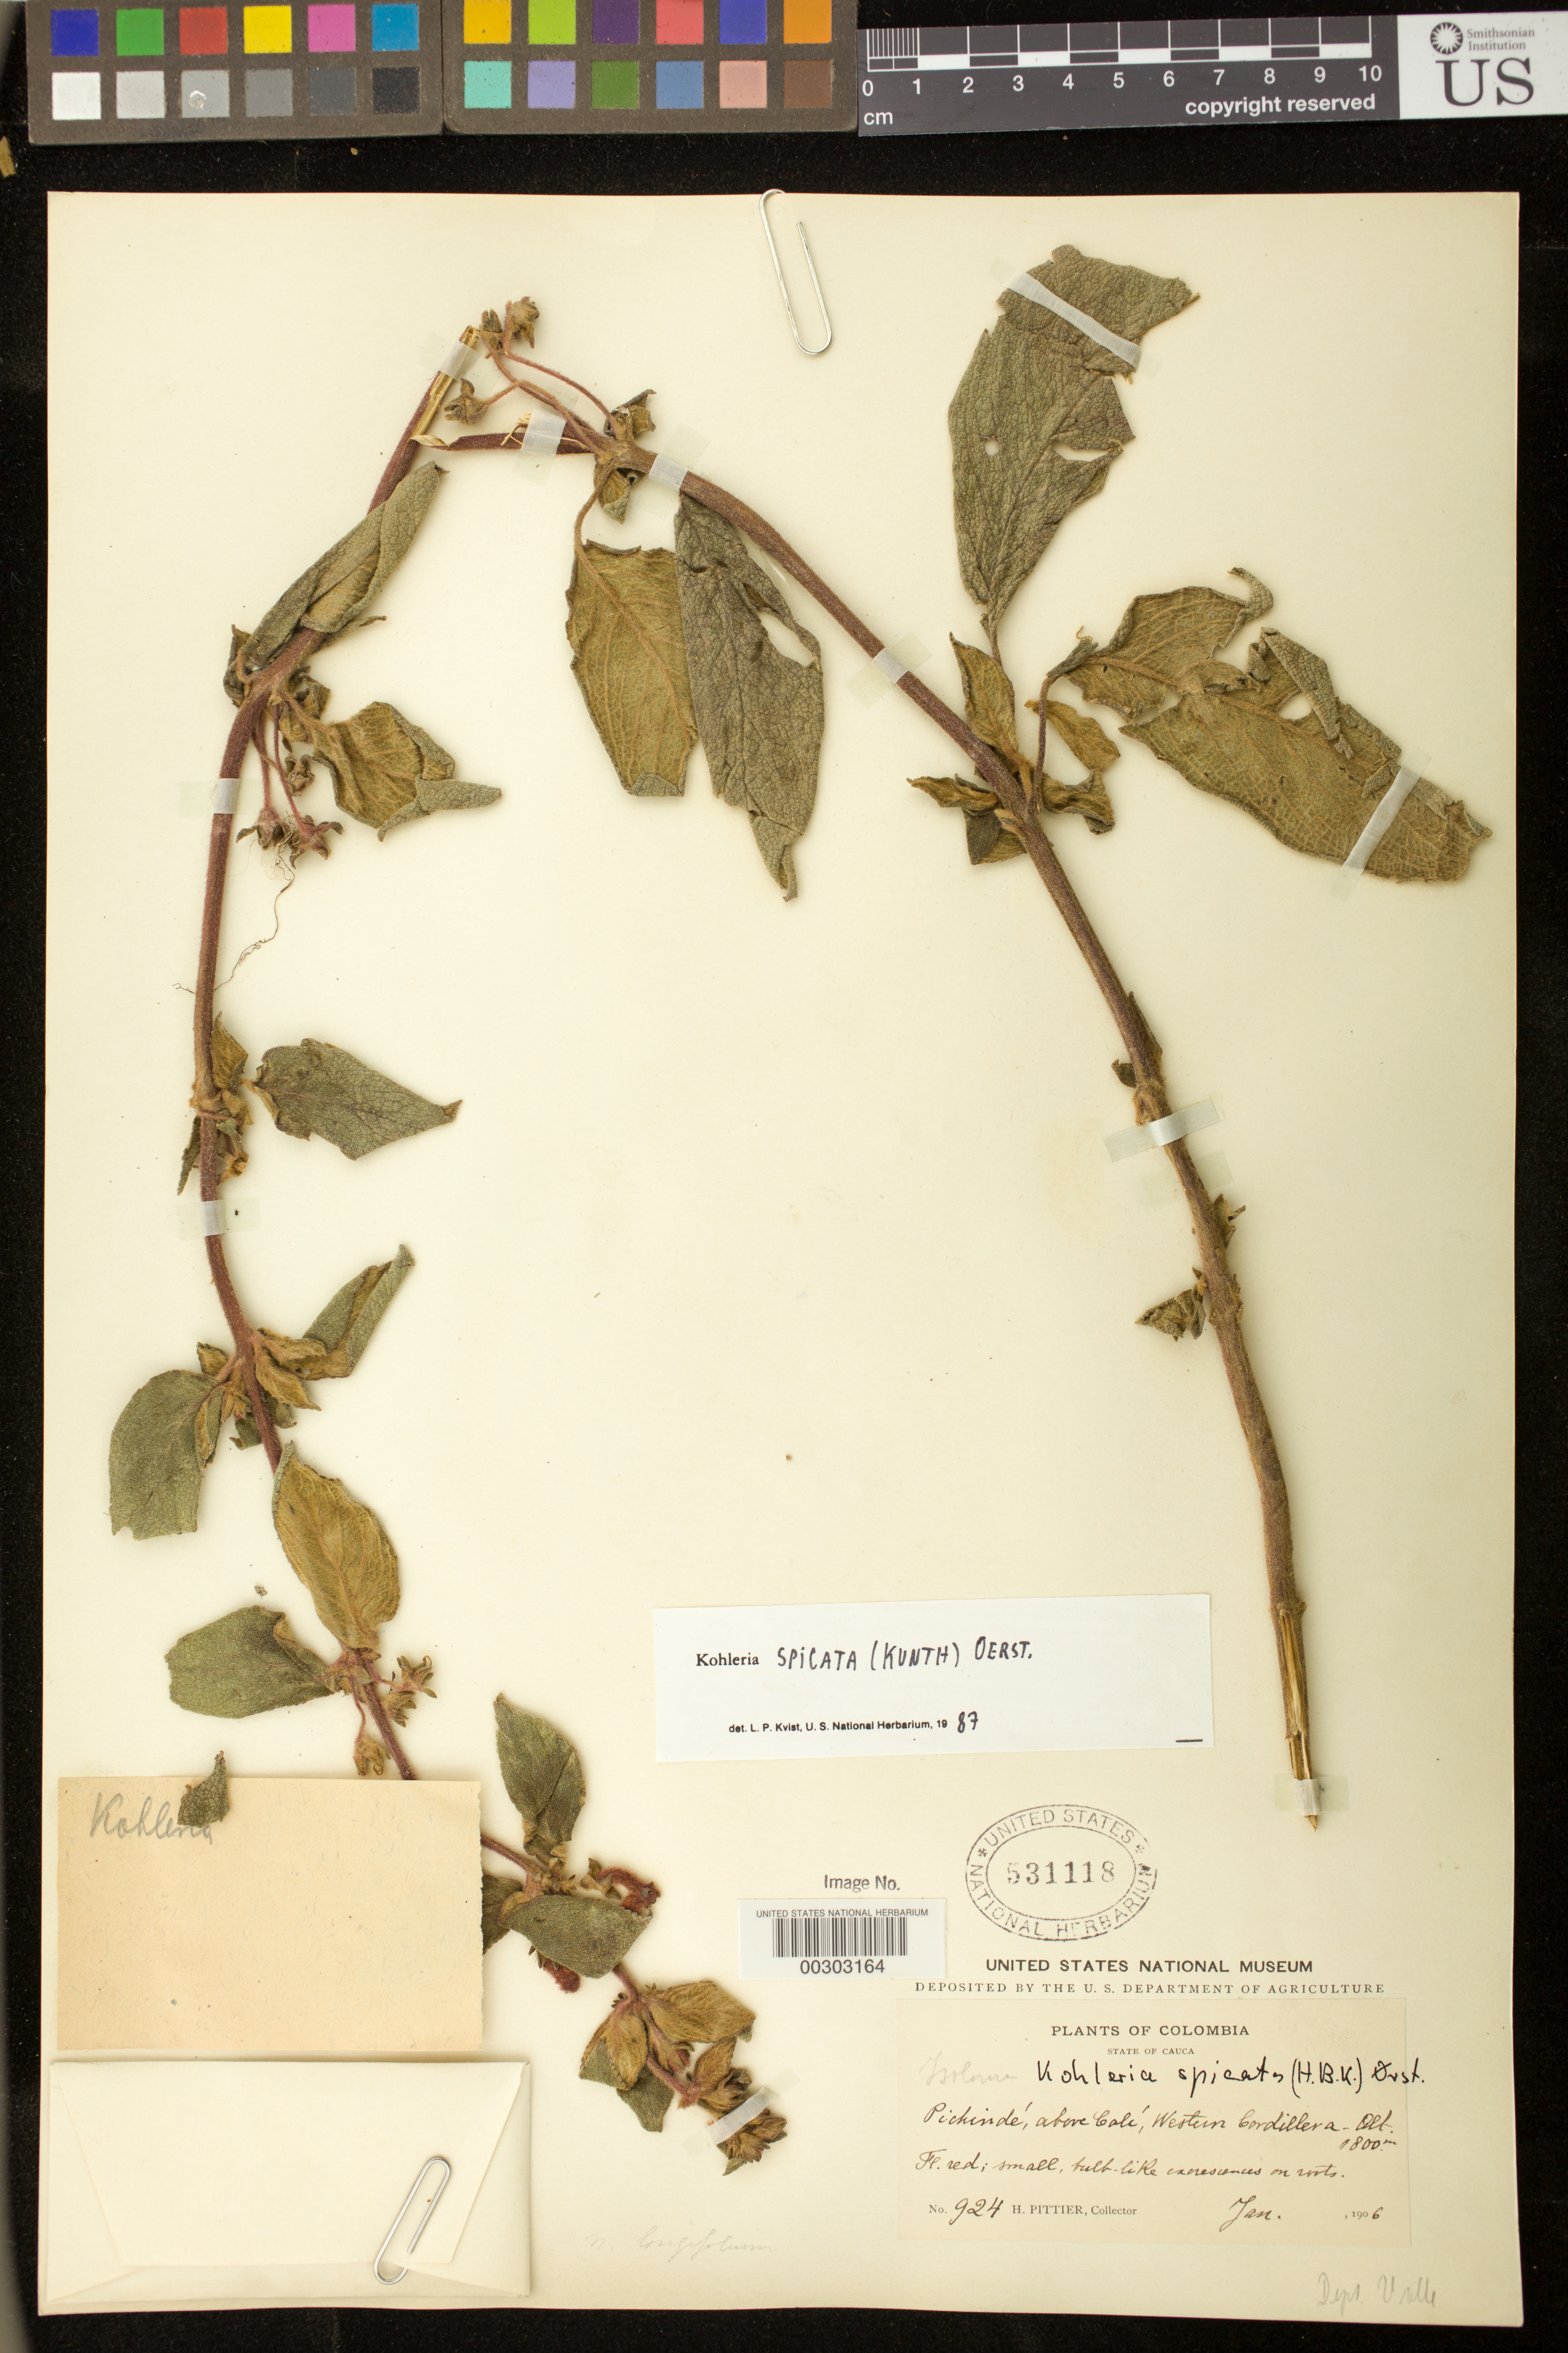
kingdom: Plantae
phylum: Tracheophyta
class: Magnoliopsida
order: Lamiales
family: Gesneriaceae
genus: Kohleria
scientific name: Kohleria spicata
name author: (Kunth) Oerst.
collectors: H. F. Pittier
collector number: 924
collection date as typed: Jan 1906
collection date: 1906-01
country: Colombia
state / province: Valle del Cauca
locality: Pichinde, above Cali, western Cordillera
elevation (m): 1800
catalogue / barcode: US 531118